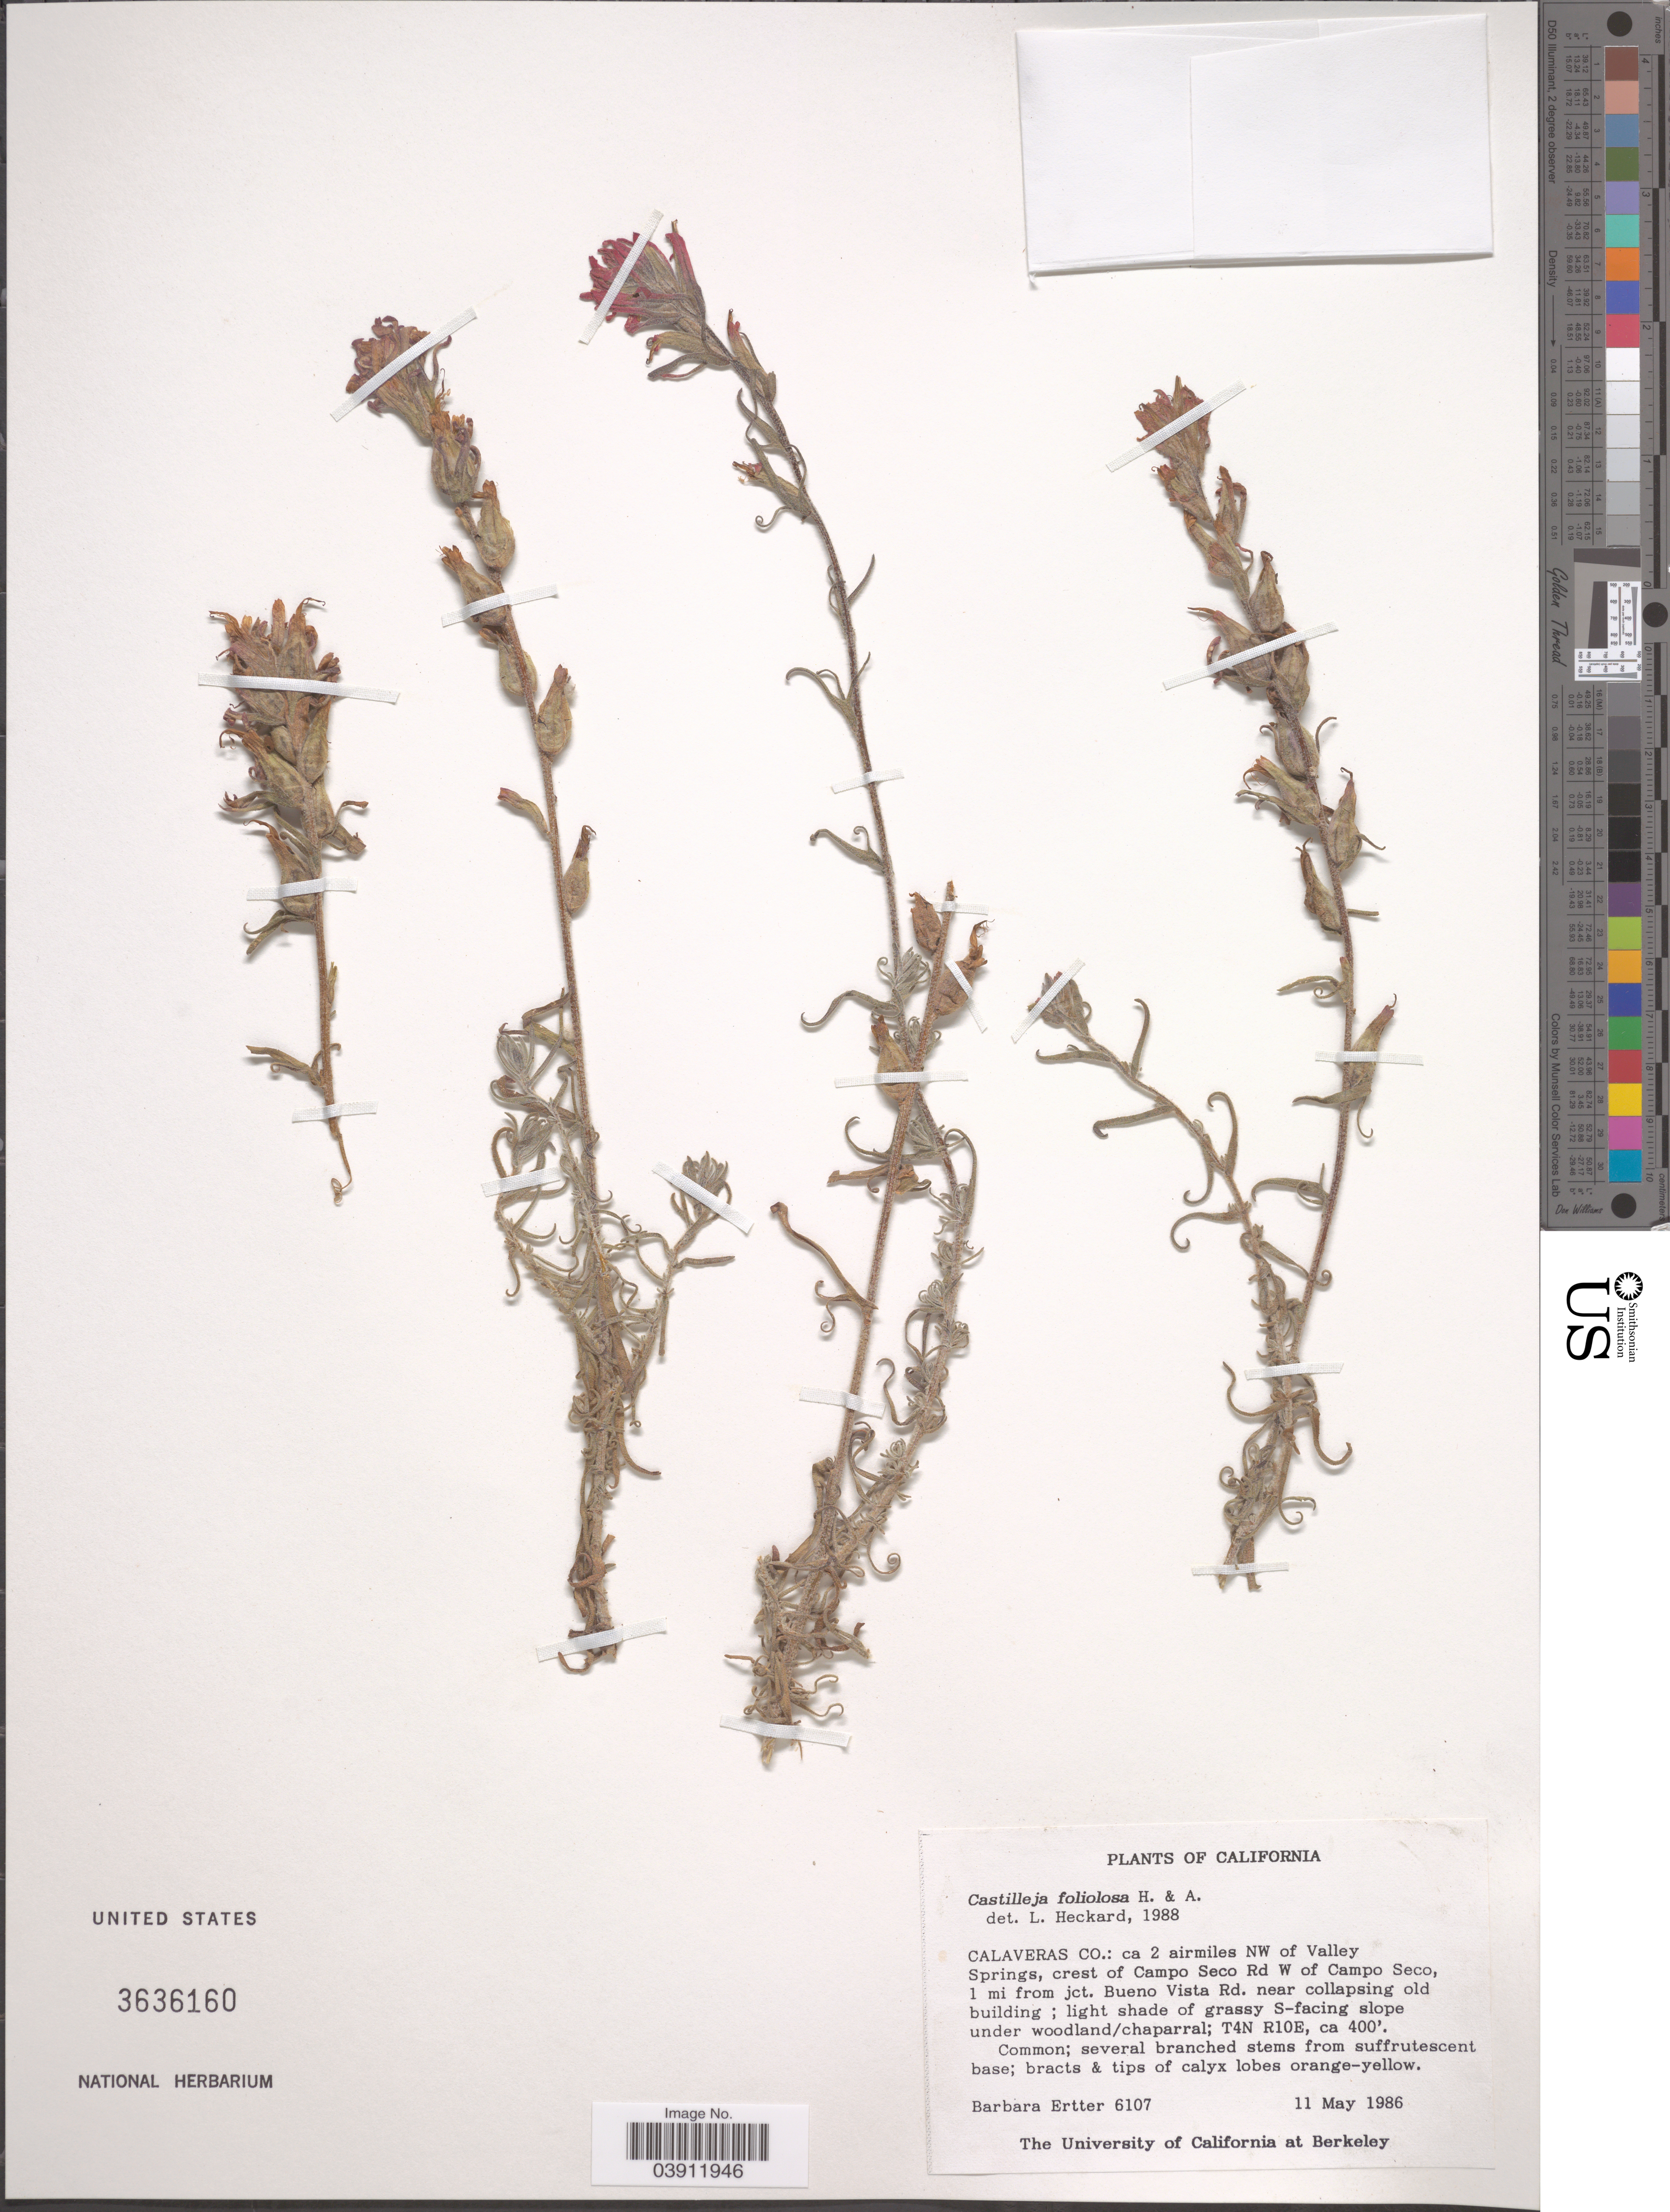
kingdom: Plantae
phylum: Tracheophyta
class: Magnoliopsida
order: Lamiales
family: Orobanchaceae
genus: Castilleja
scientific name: Castilleja foliolosa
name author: Hook. f.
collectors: B. Ertter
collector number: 6107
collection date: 1986-05-11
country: United States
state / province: California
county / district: Calaveras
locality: Calaveras Co.: ca 2 airmiles NW of Valley Springs, crest of Campo Seco Rd W of Campo Seco 1 mi from jct. Bueno Visto Rd. near collapsing old building. T4N R10E.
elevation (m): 122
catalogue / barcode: US 3636160